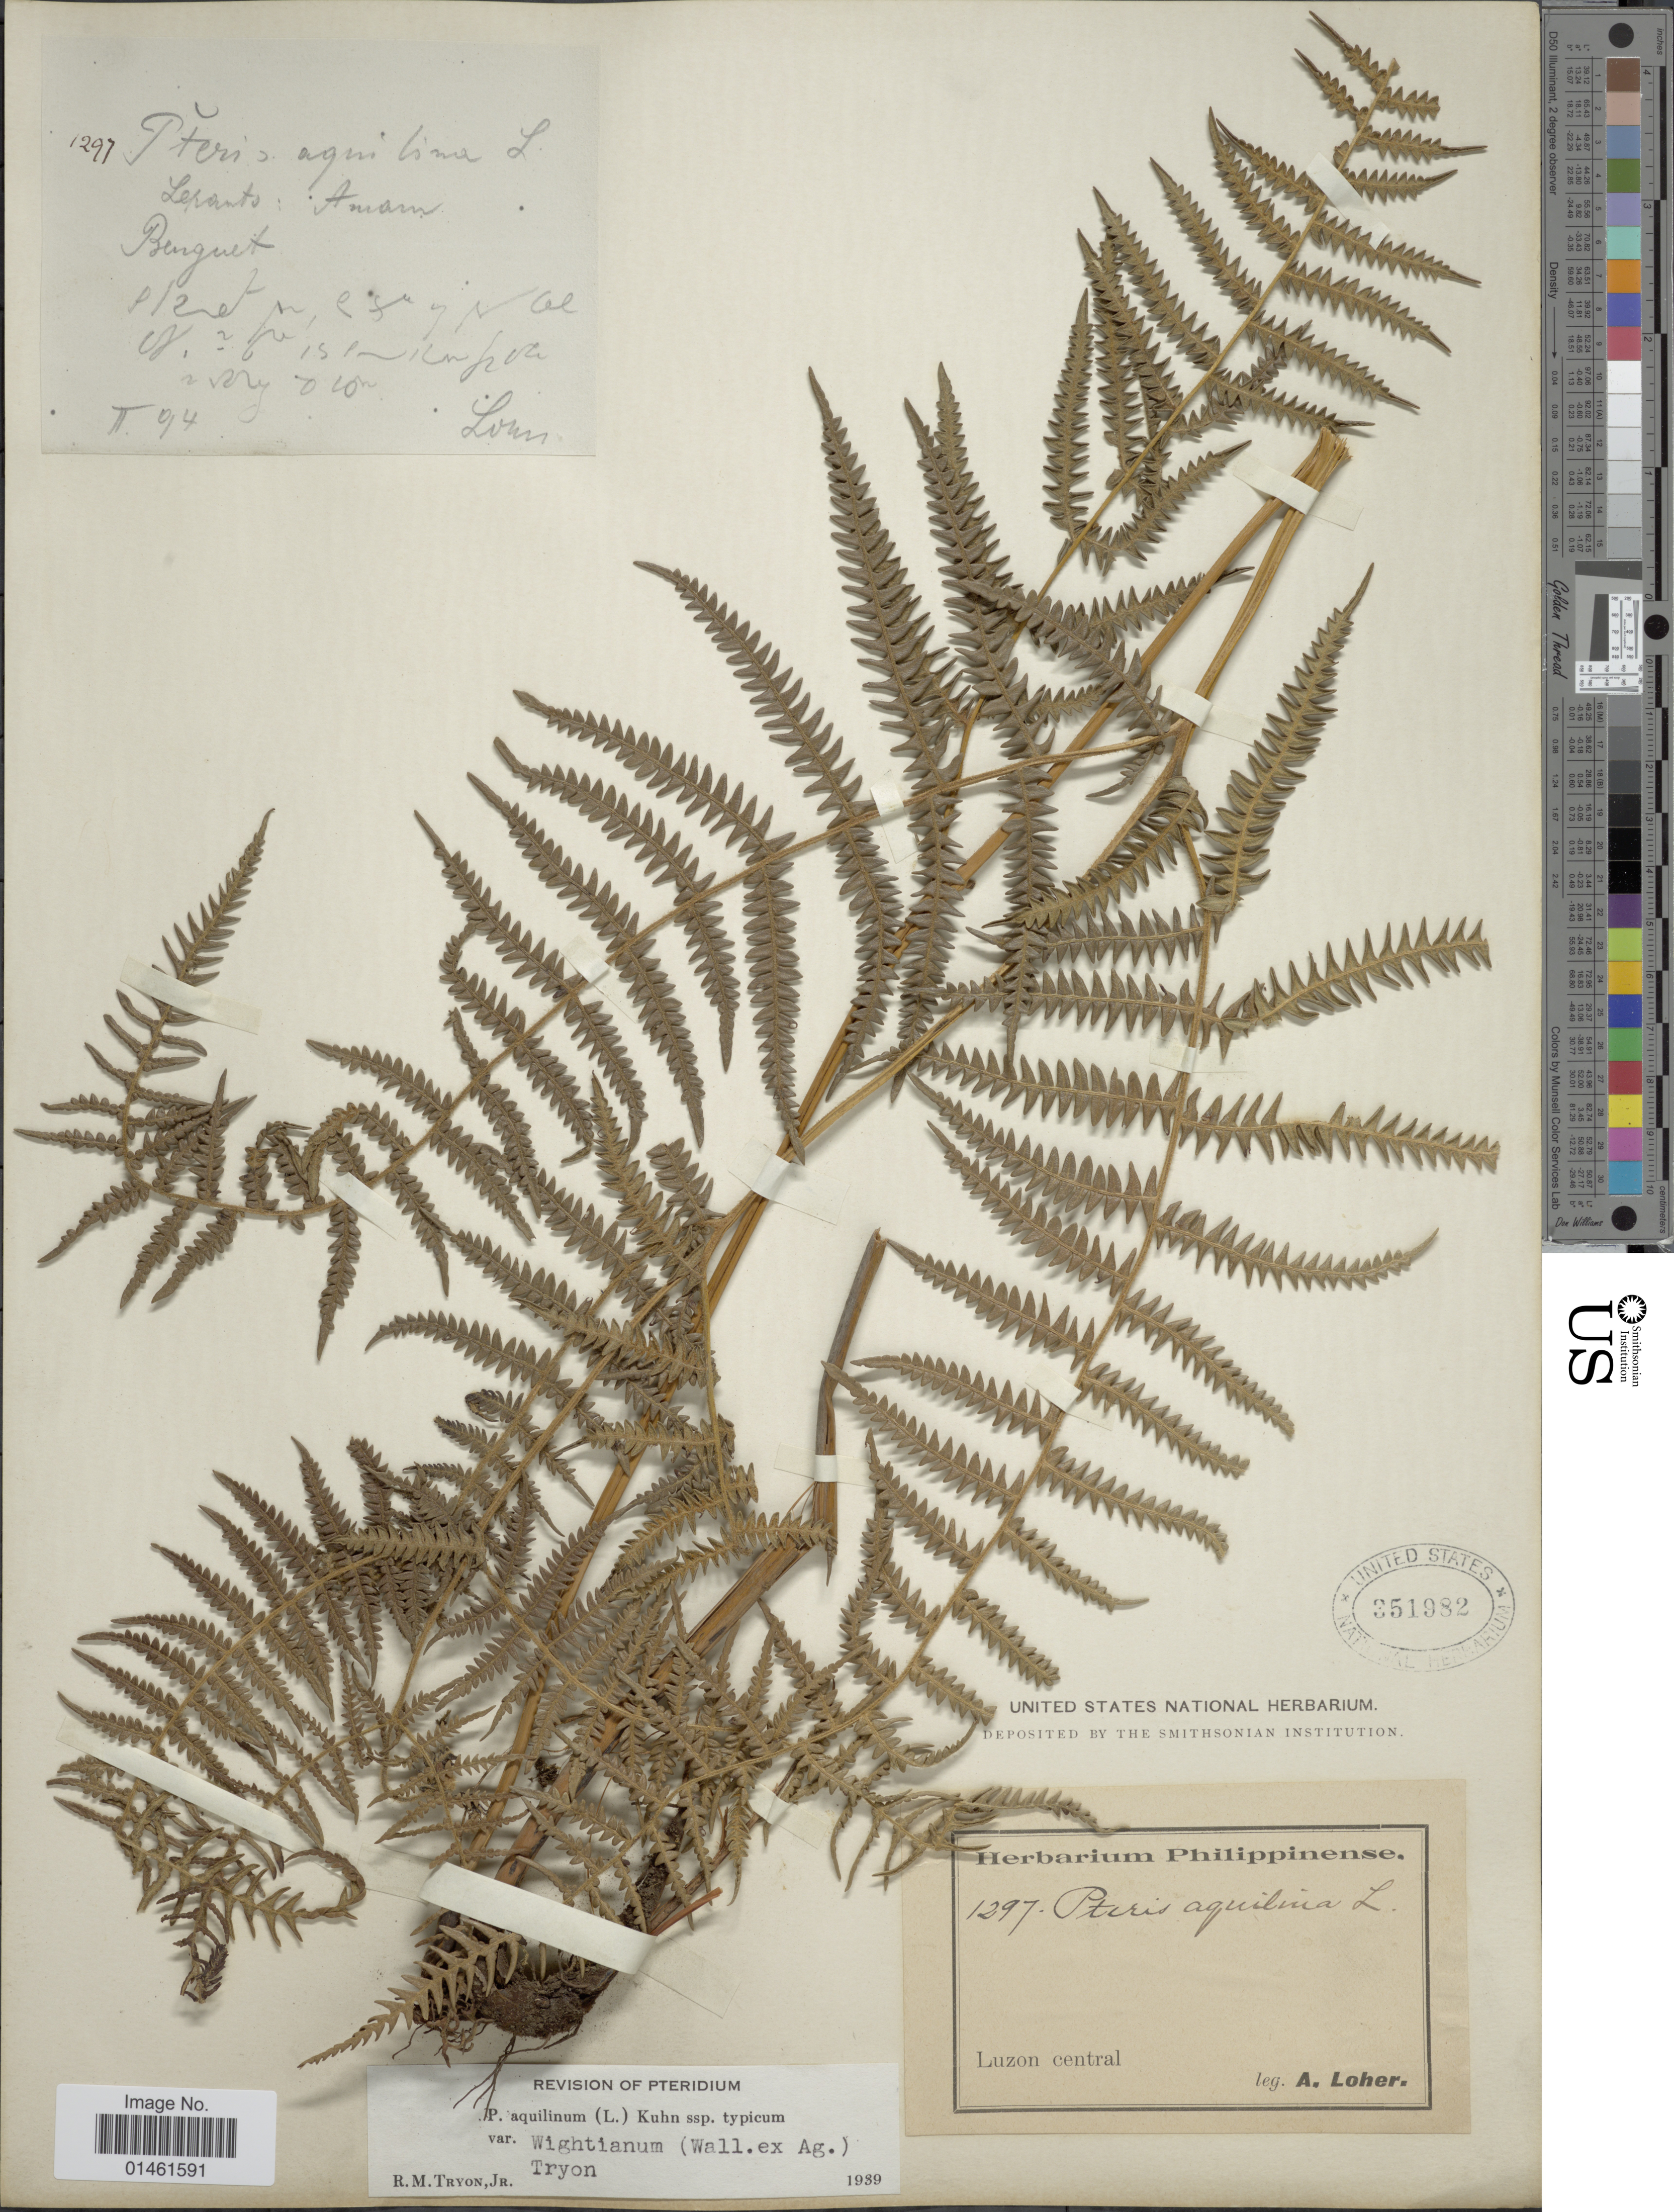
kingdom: Plantae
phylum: Tracheophyta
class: Polypodiopsida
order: Polypodiales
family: Dennstaedtiaceae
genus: Pteridium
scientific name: Pteridium aquilinum var. wightianum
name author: (J. Agardh) R.M. Tryon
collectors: A. Loher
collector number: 1297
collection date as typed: Transcribed d/m/y: /2/94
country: Philippines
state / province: Central Luzon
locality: Luzon central, Benguet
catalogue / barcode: US 351982